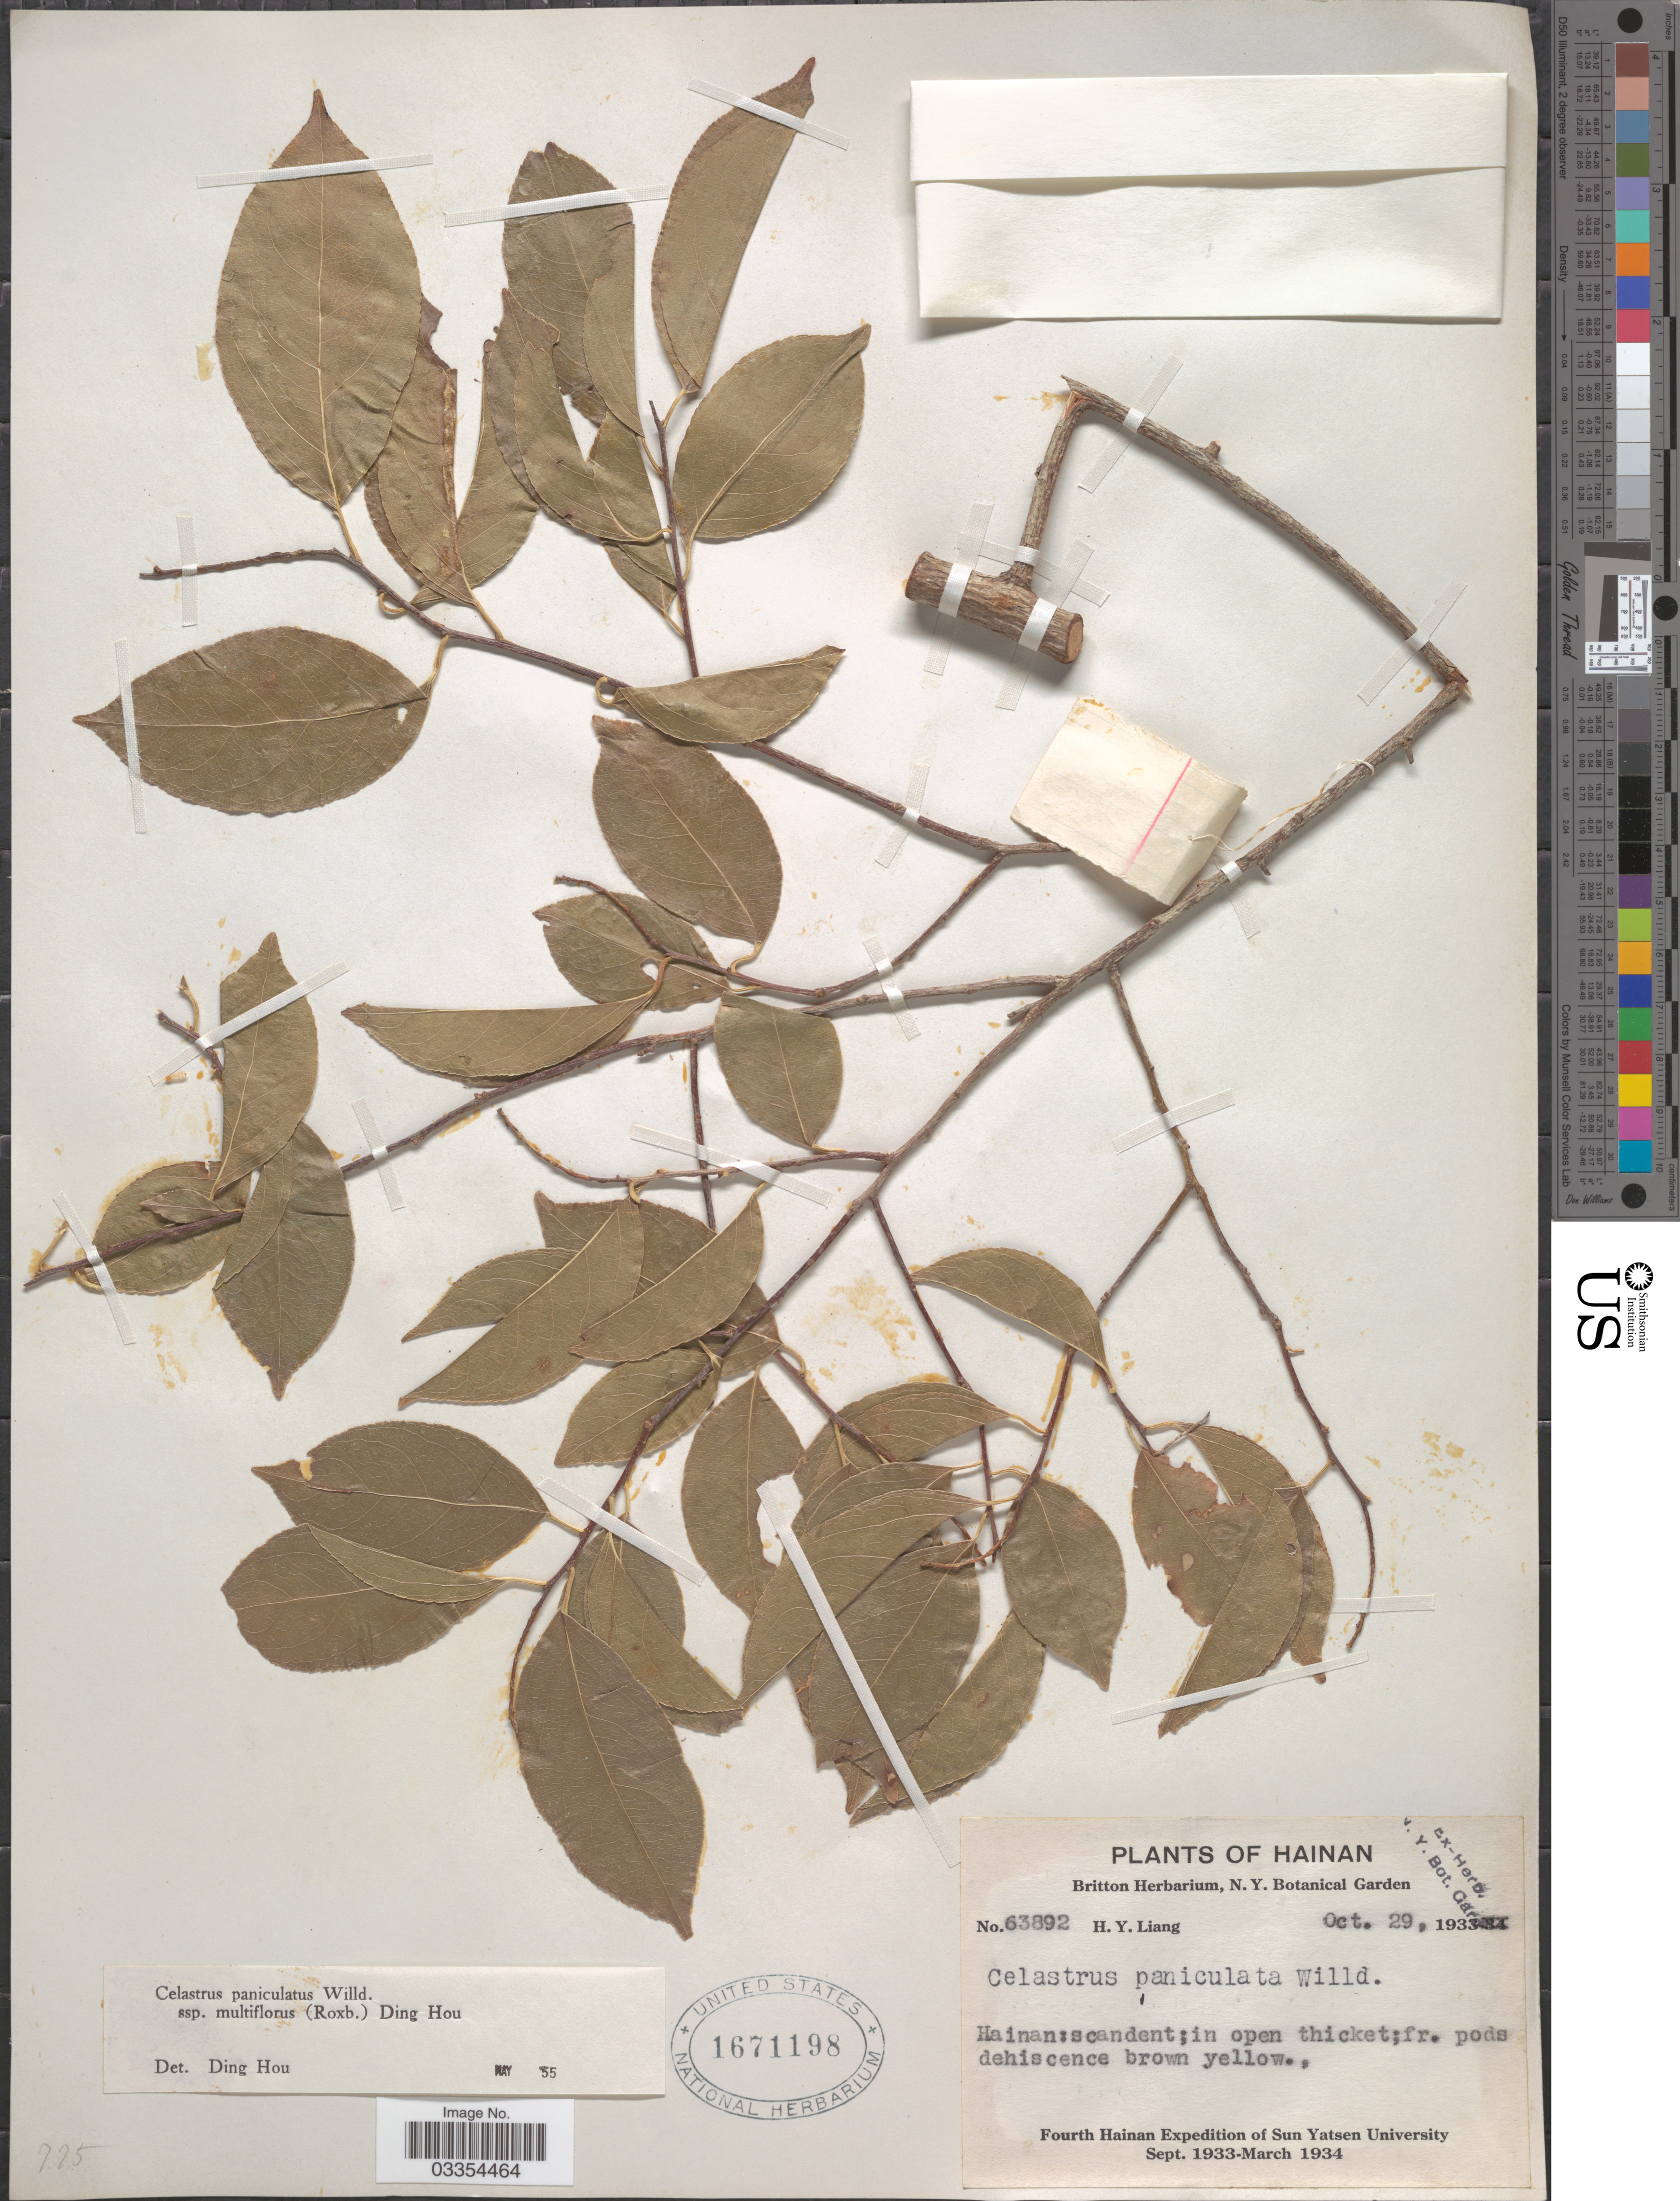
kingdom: Plantae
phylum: Tracheophyta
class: Magnoliopsida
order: Celastrales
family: Celastraceae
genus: Celastrus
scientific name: Celastrus paniculatus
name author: Willd.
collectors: H. Y. Liang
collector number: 63892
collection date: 1933-10-29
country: China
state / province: Hainan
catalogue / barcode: US 1671198